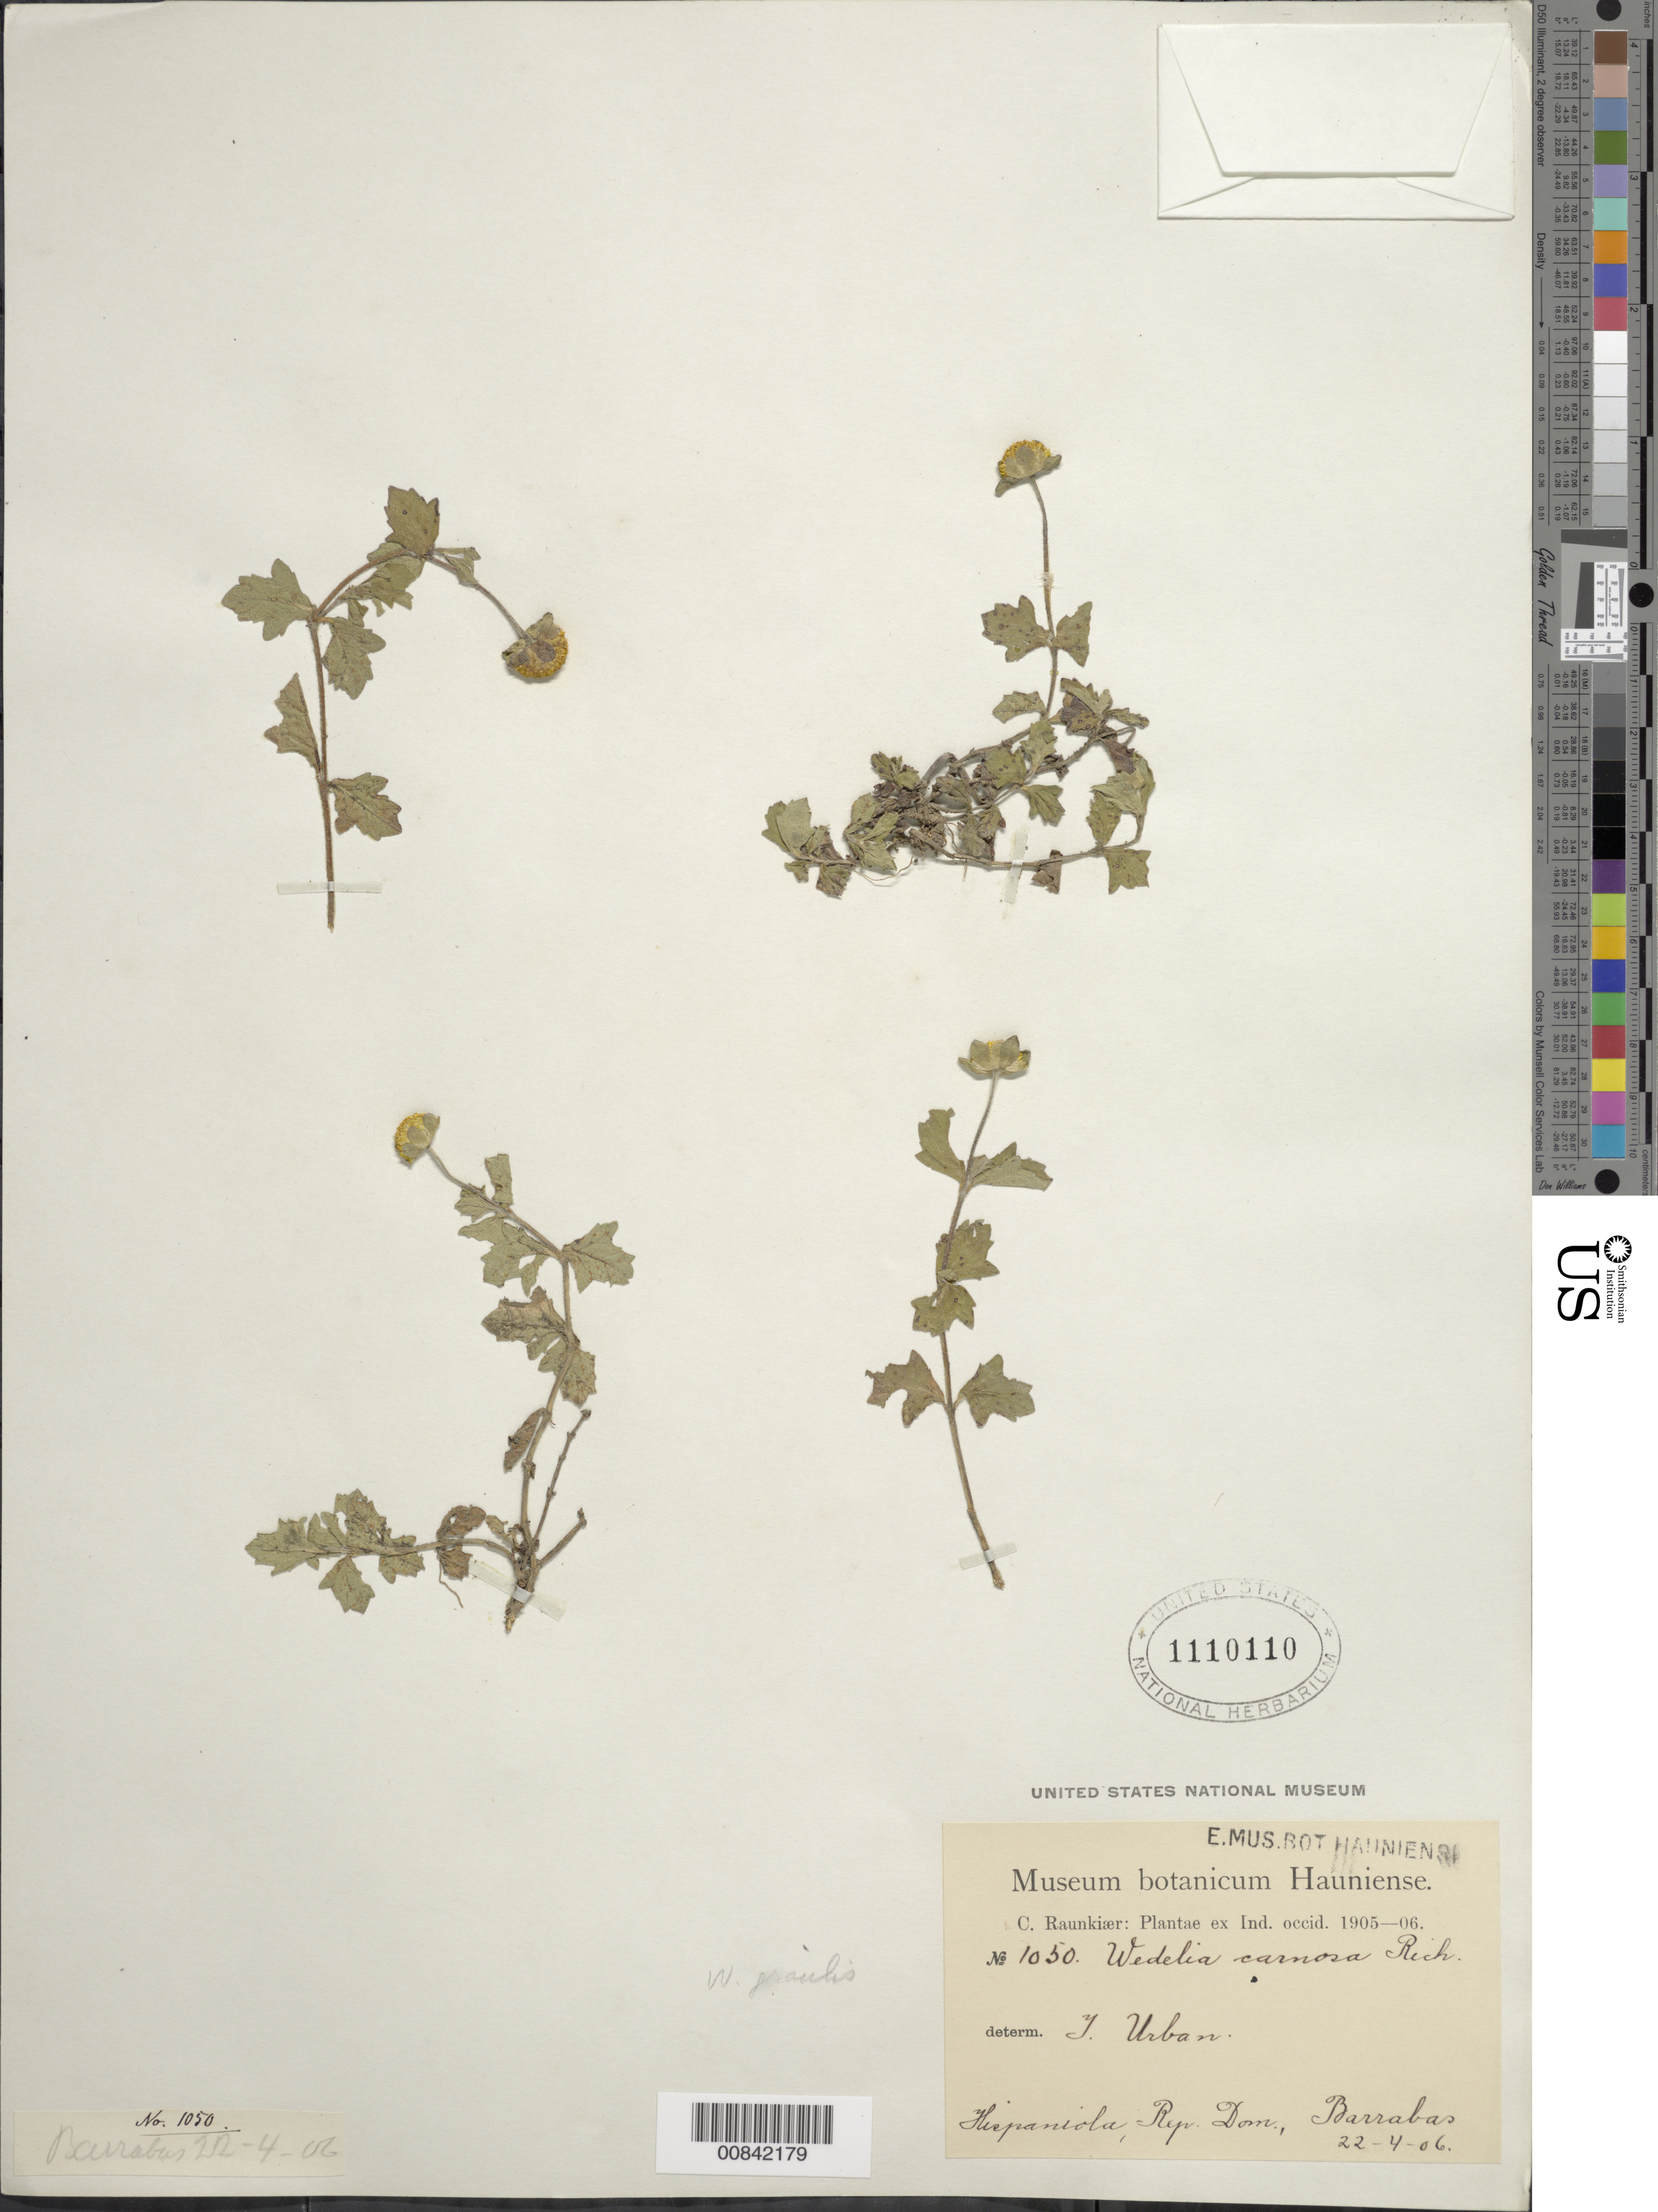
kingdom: Plantae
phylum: Tracheophyta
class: Magnoliopsida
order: Asterales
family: Asteraceae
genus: Sphagneticola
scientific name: Sphagneticola gracilis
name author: (Rich.) Pruski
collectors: C. C. Raunkiaer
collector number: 1050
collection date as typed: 22 Apr 1906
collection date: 1906-04-22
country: Dominican Republic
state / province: Puerto Plata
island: Hispaniola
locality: Barrabas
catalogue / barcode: US 1110110